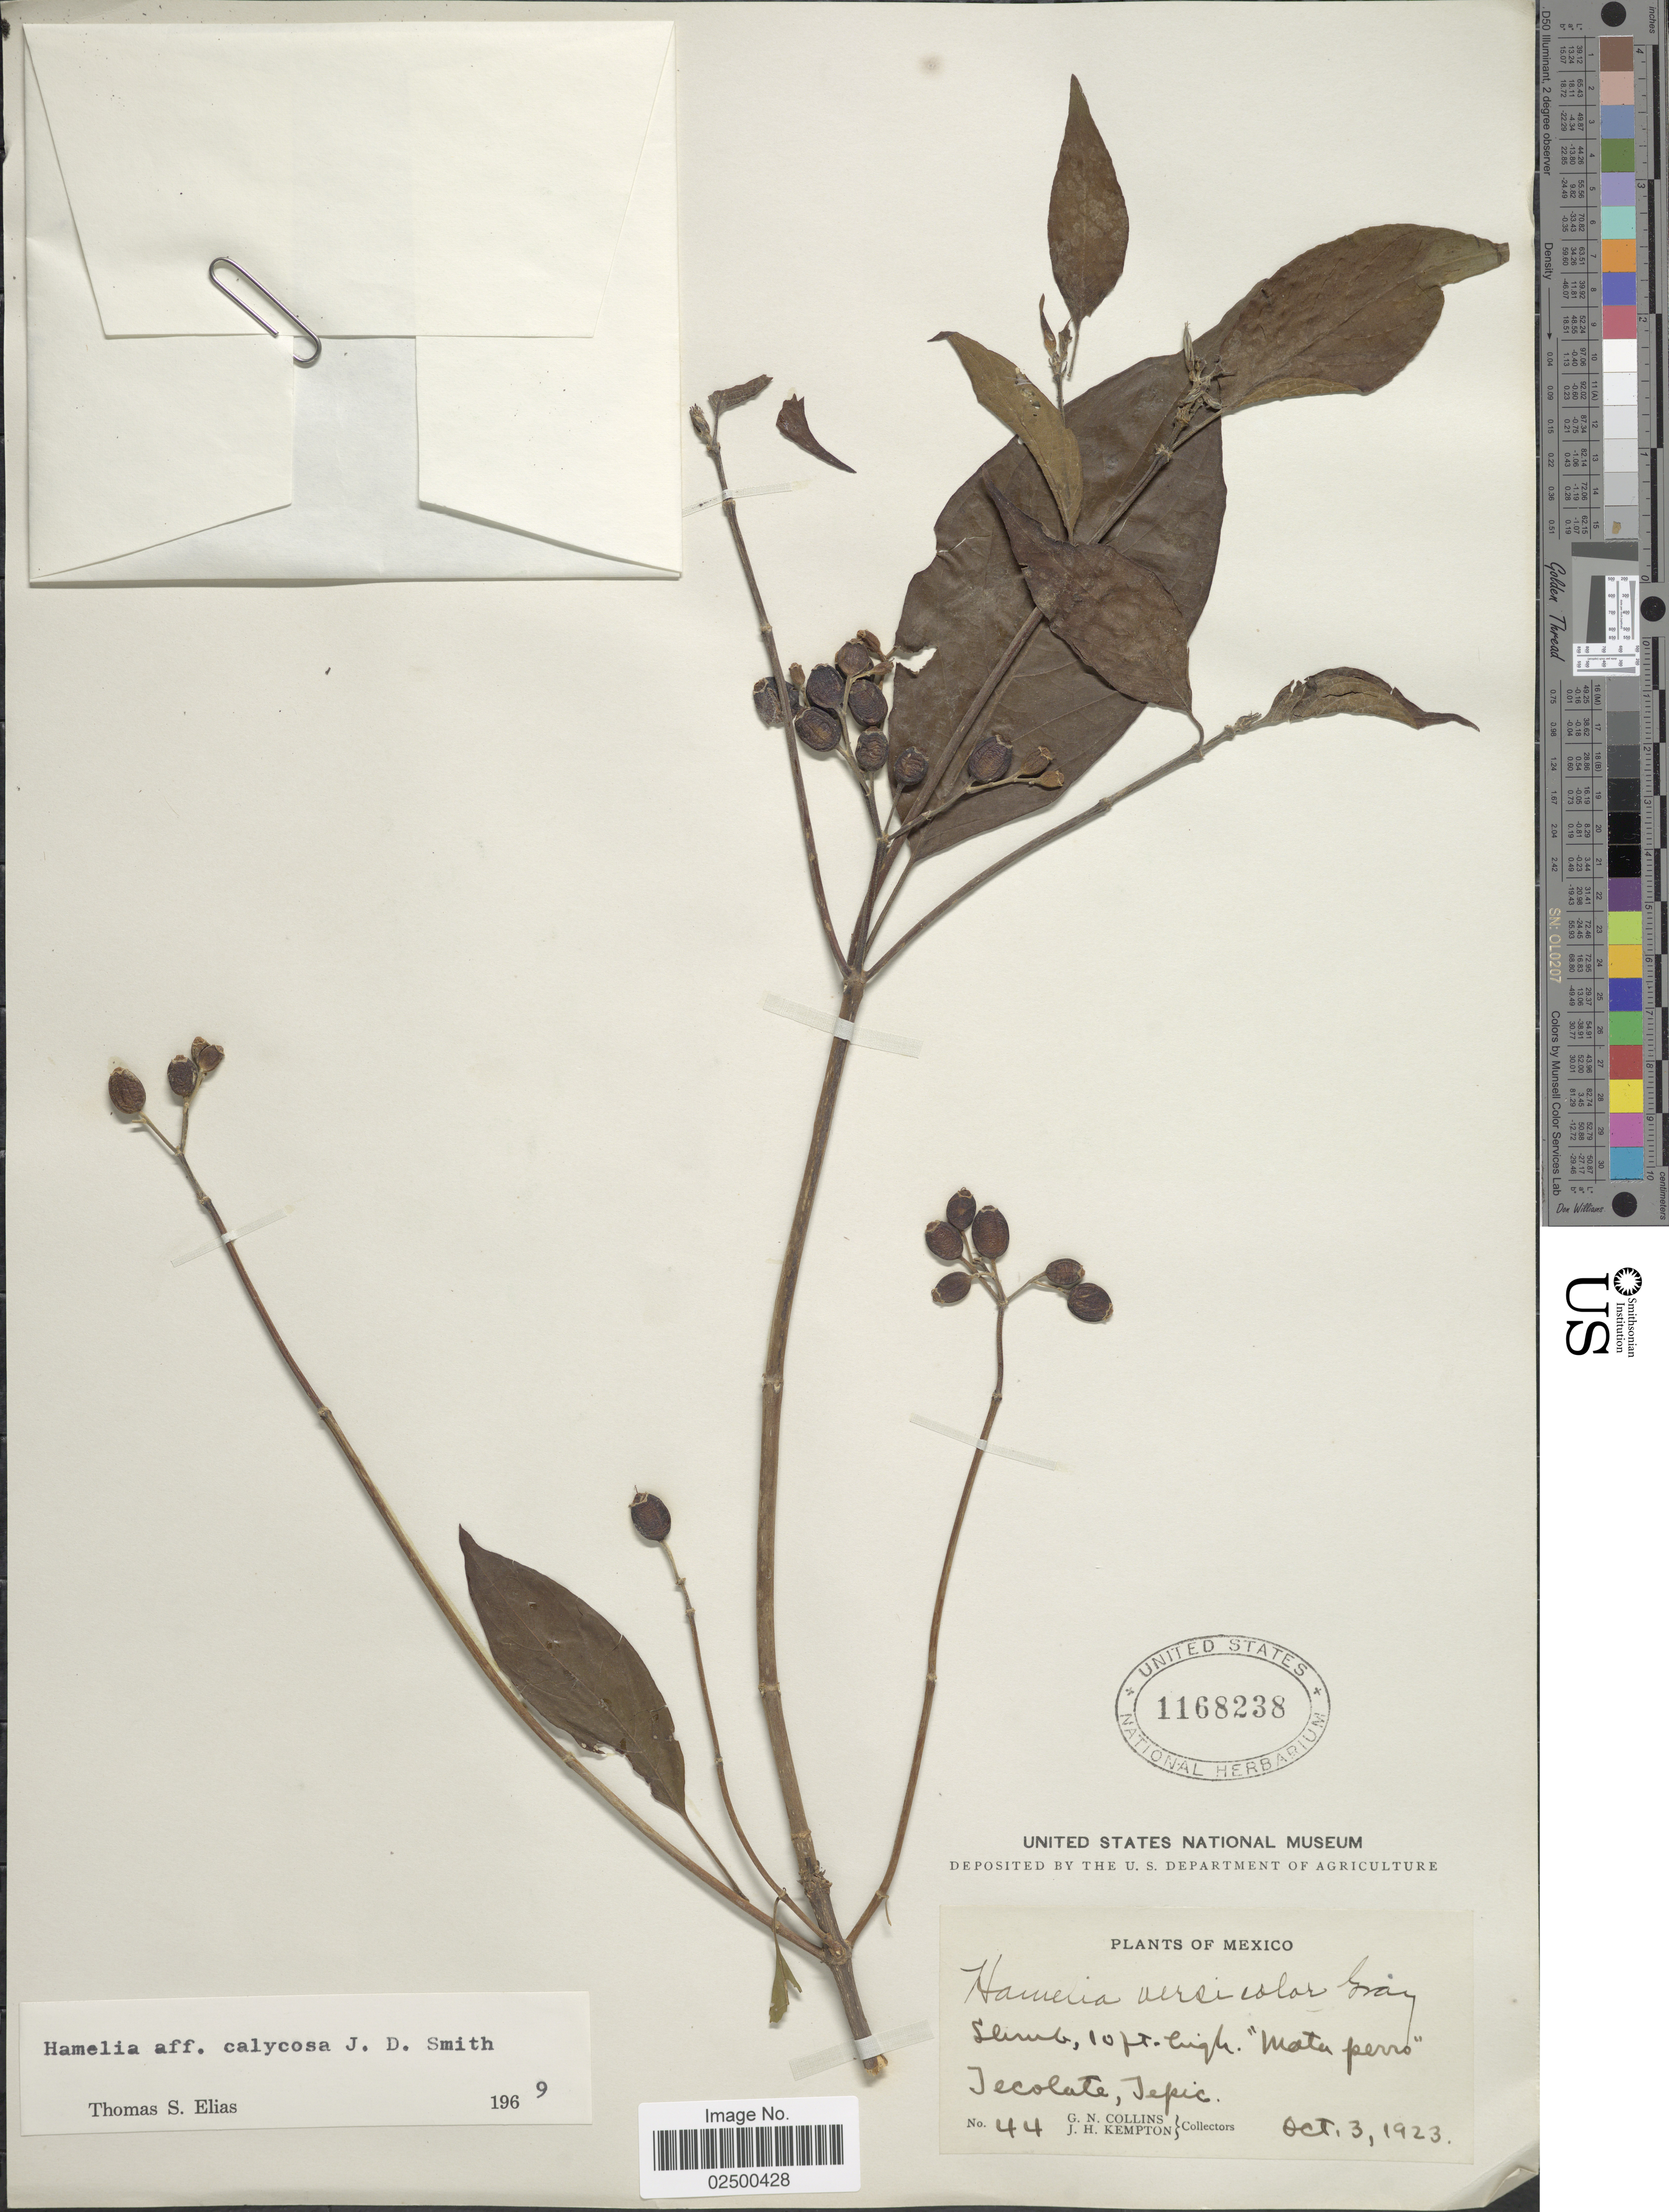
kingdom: Plantae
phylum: Tracheophyta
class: Magnoliopsida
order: Gentianales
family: Rubiaceae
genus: Hamelia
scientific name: Hamelia calycosa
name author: Donn. Sm.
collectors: G. Collins & J. H. Kempton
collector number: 44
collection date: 1923-10-03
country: Mexico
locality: Tecolate, Tepic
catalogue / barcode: US 1168238